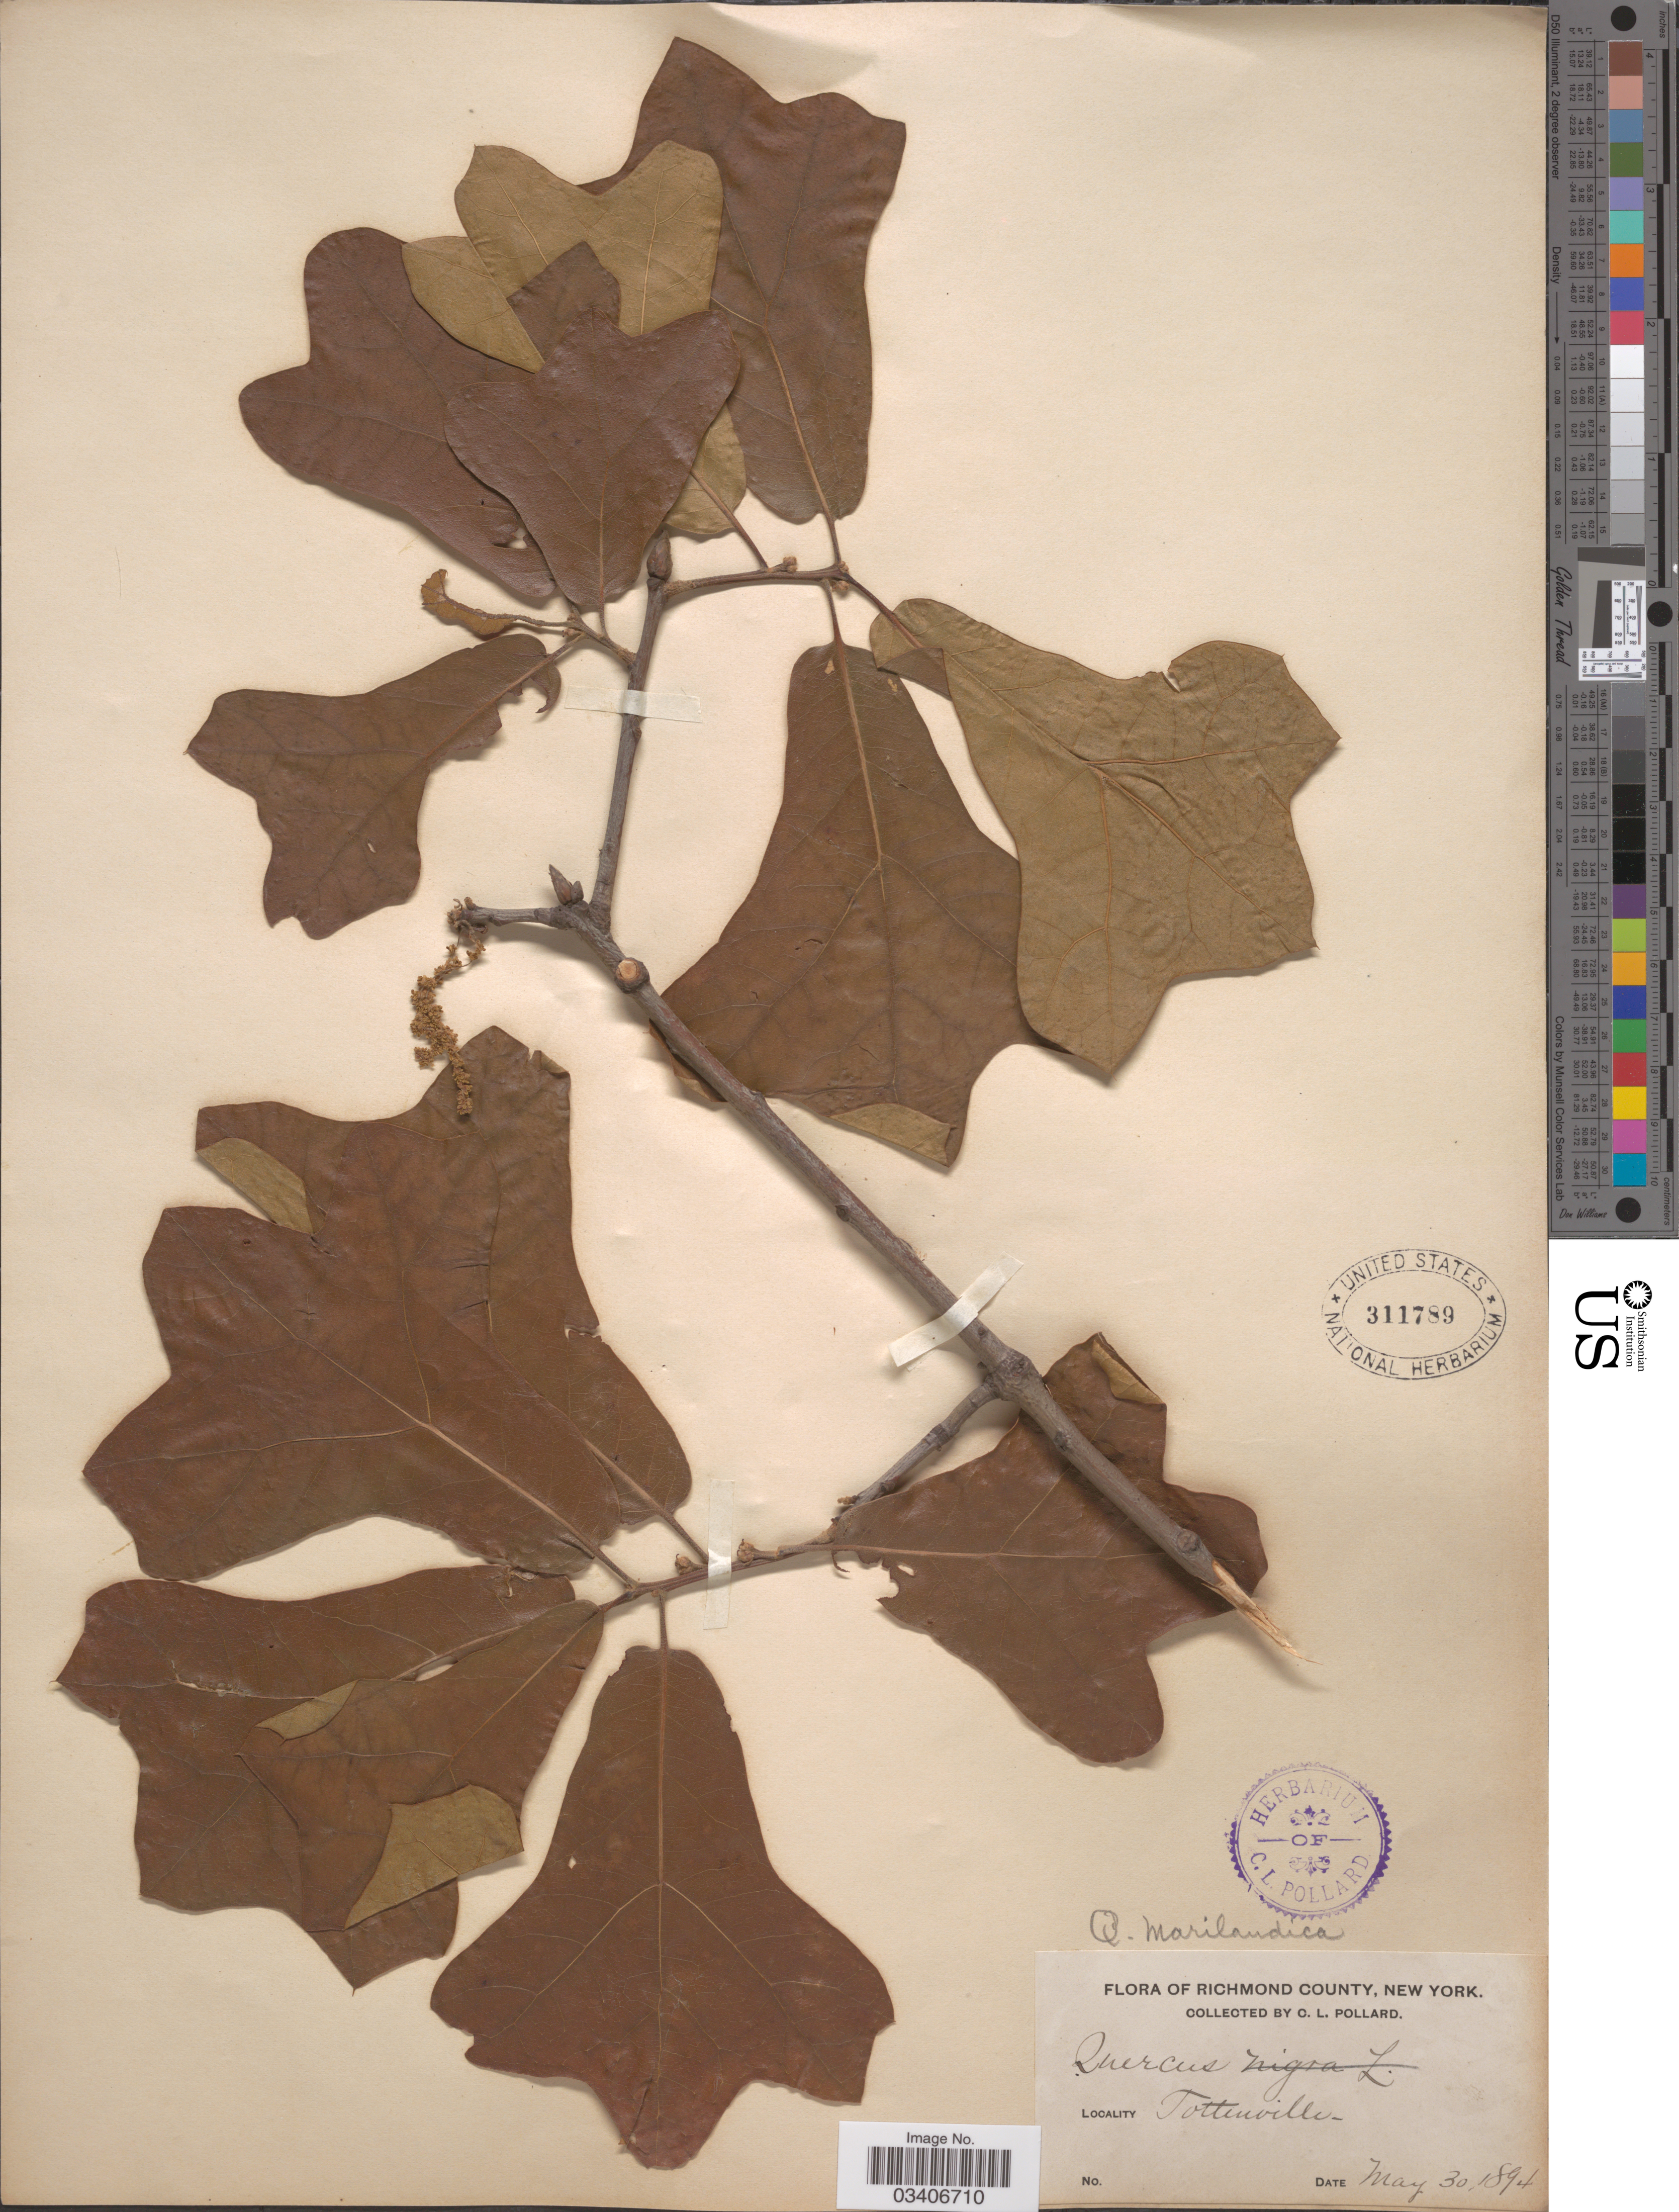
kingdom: Plantae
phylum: Tracheophyta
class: Magnoliopsida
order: Fagales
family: Fagaceae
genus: Quercus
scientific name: Quercus marilandica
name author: (L.) Münchh.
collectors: C. L. Pollard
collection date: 1894-05-30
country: United States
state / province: New York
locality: Richmond County. Tottenville.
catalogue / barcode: US 311789